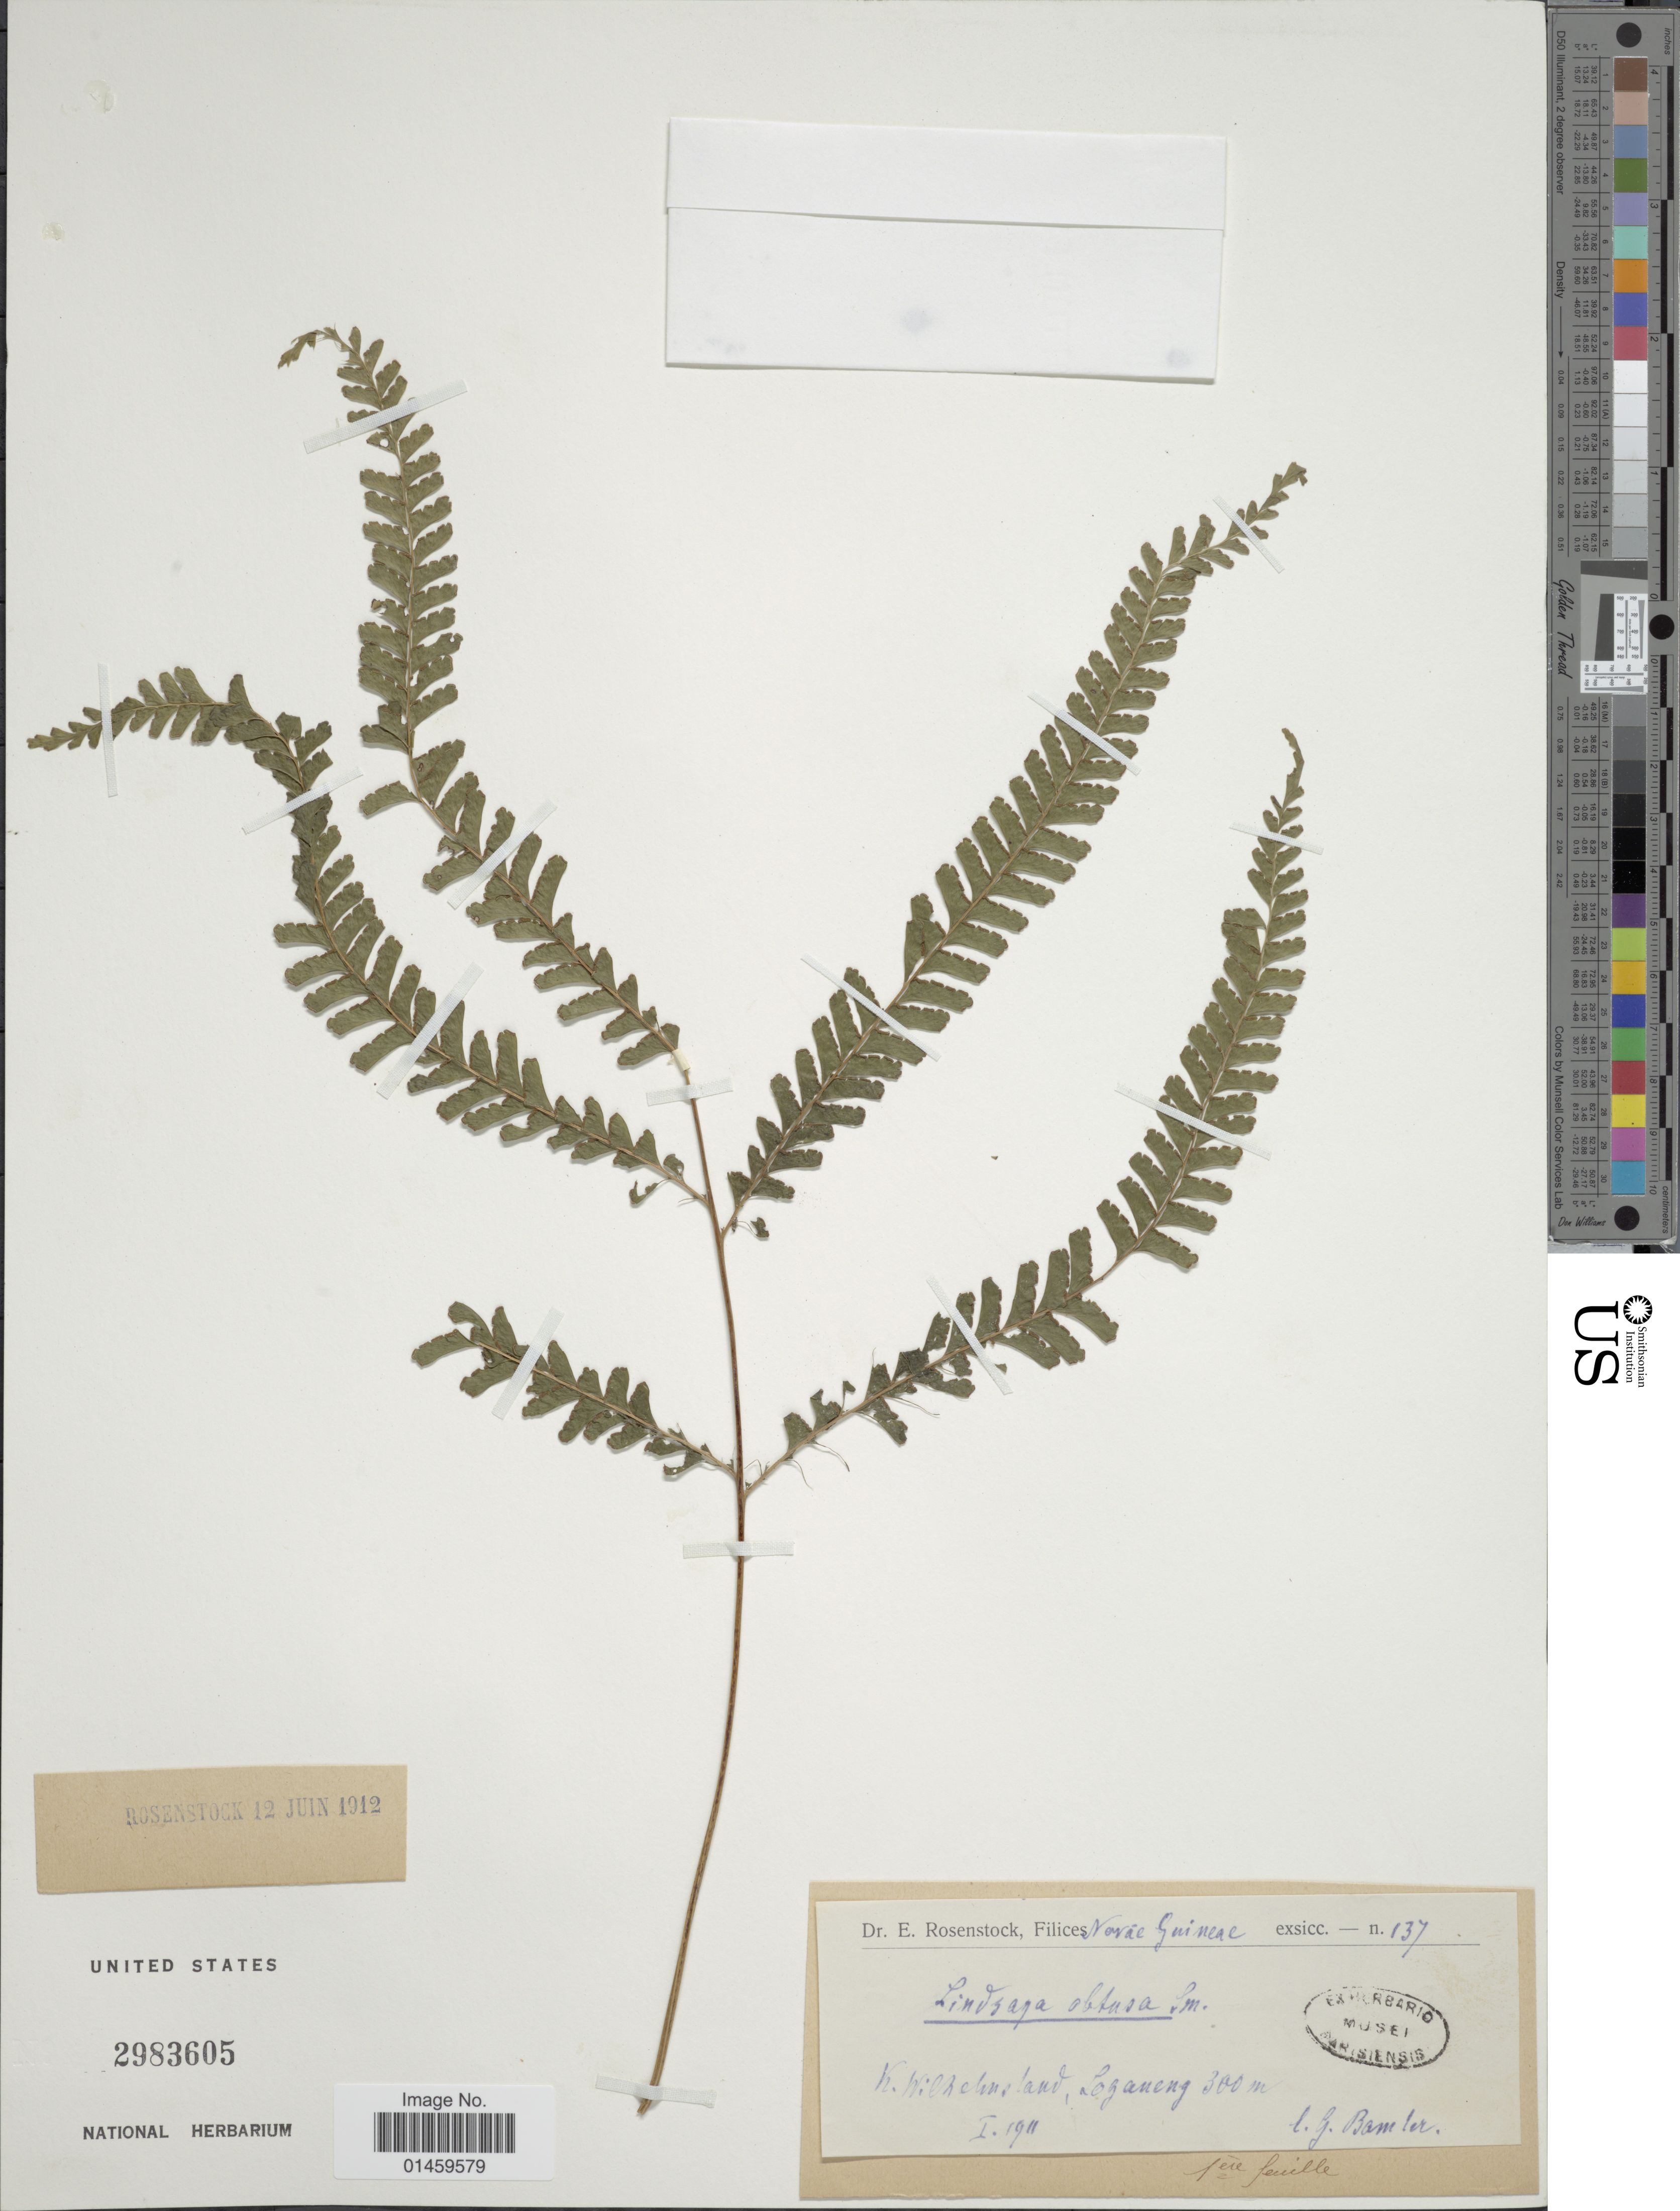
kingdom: Plantae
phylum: Tracheophyta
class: Polypodiopsida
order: Polypodiales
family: Lindsaeaceae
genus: Lindsaea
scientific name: Lindsaea obtusa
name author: J. Sm. ex Hook.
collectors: G. Bamler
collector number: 137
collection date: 1911-01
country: Papua New Guinea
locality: Filices Novae Guineae. K. Wilhelmsland, Lohaneng. [interpreted]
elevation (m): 300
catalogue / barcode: US 2983605